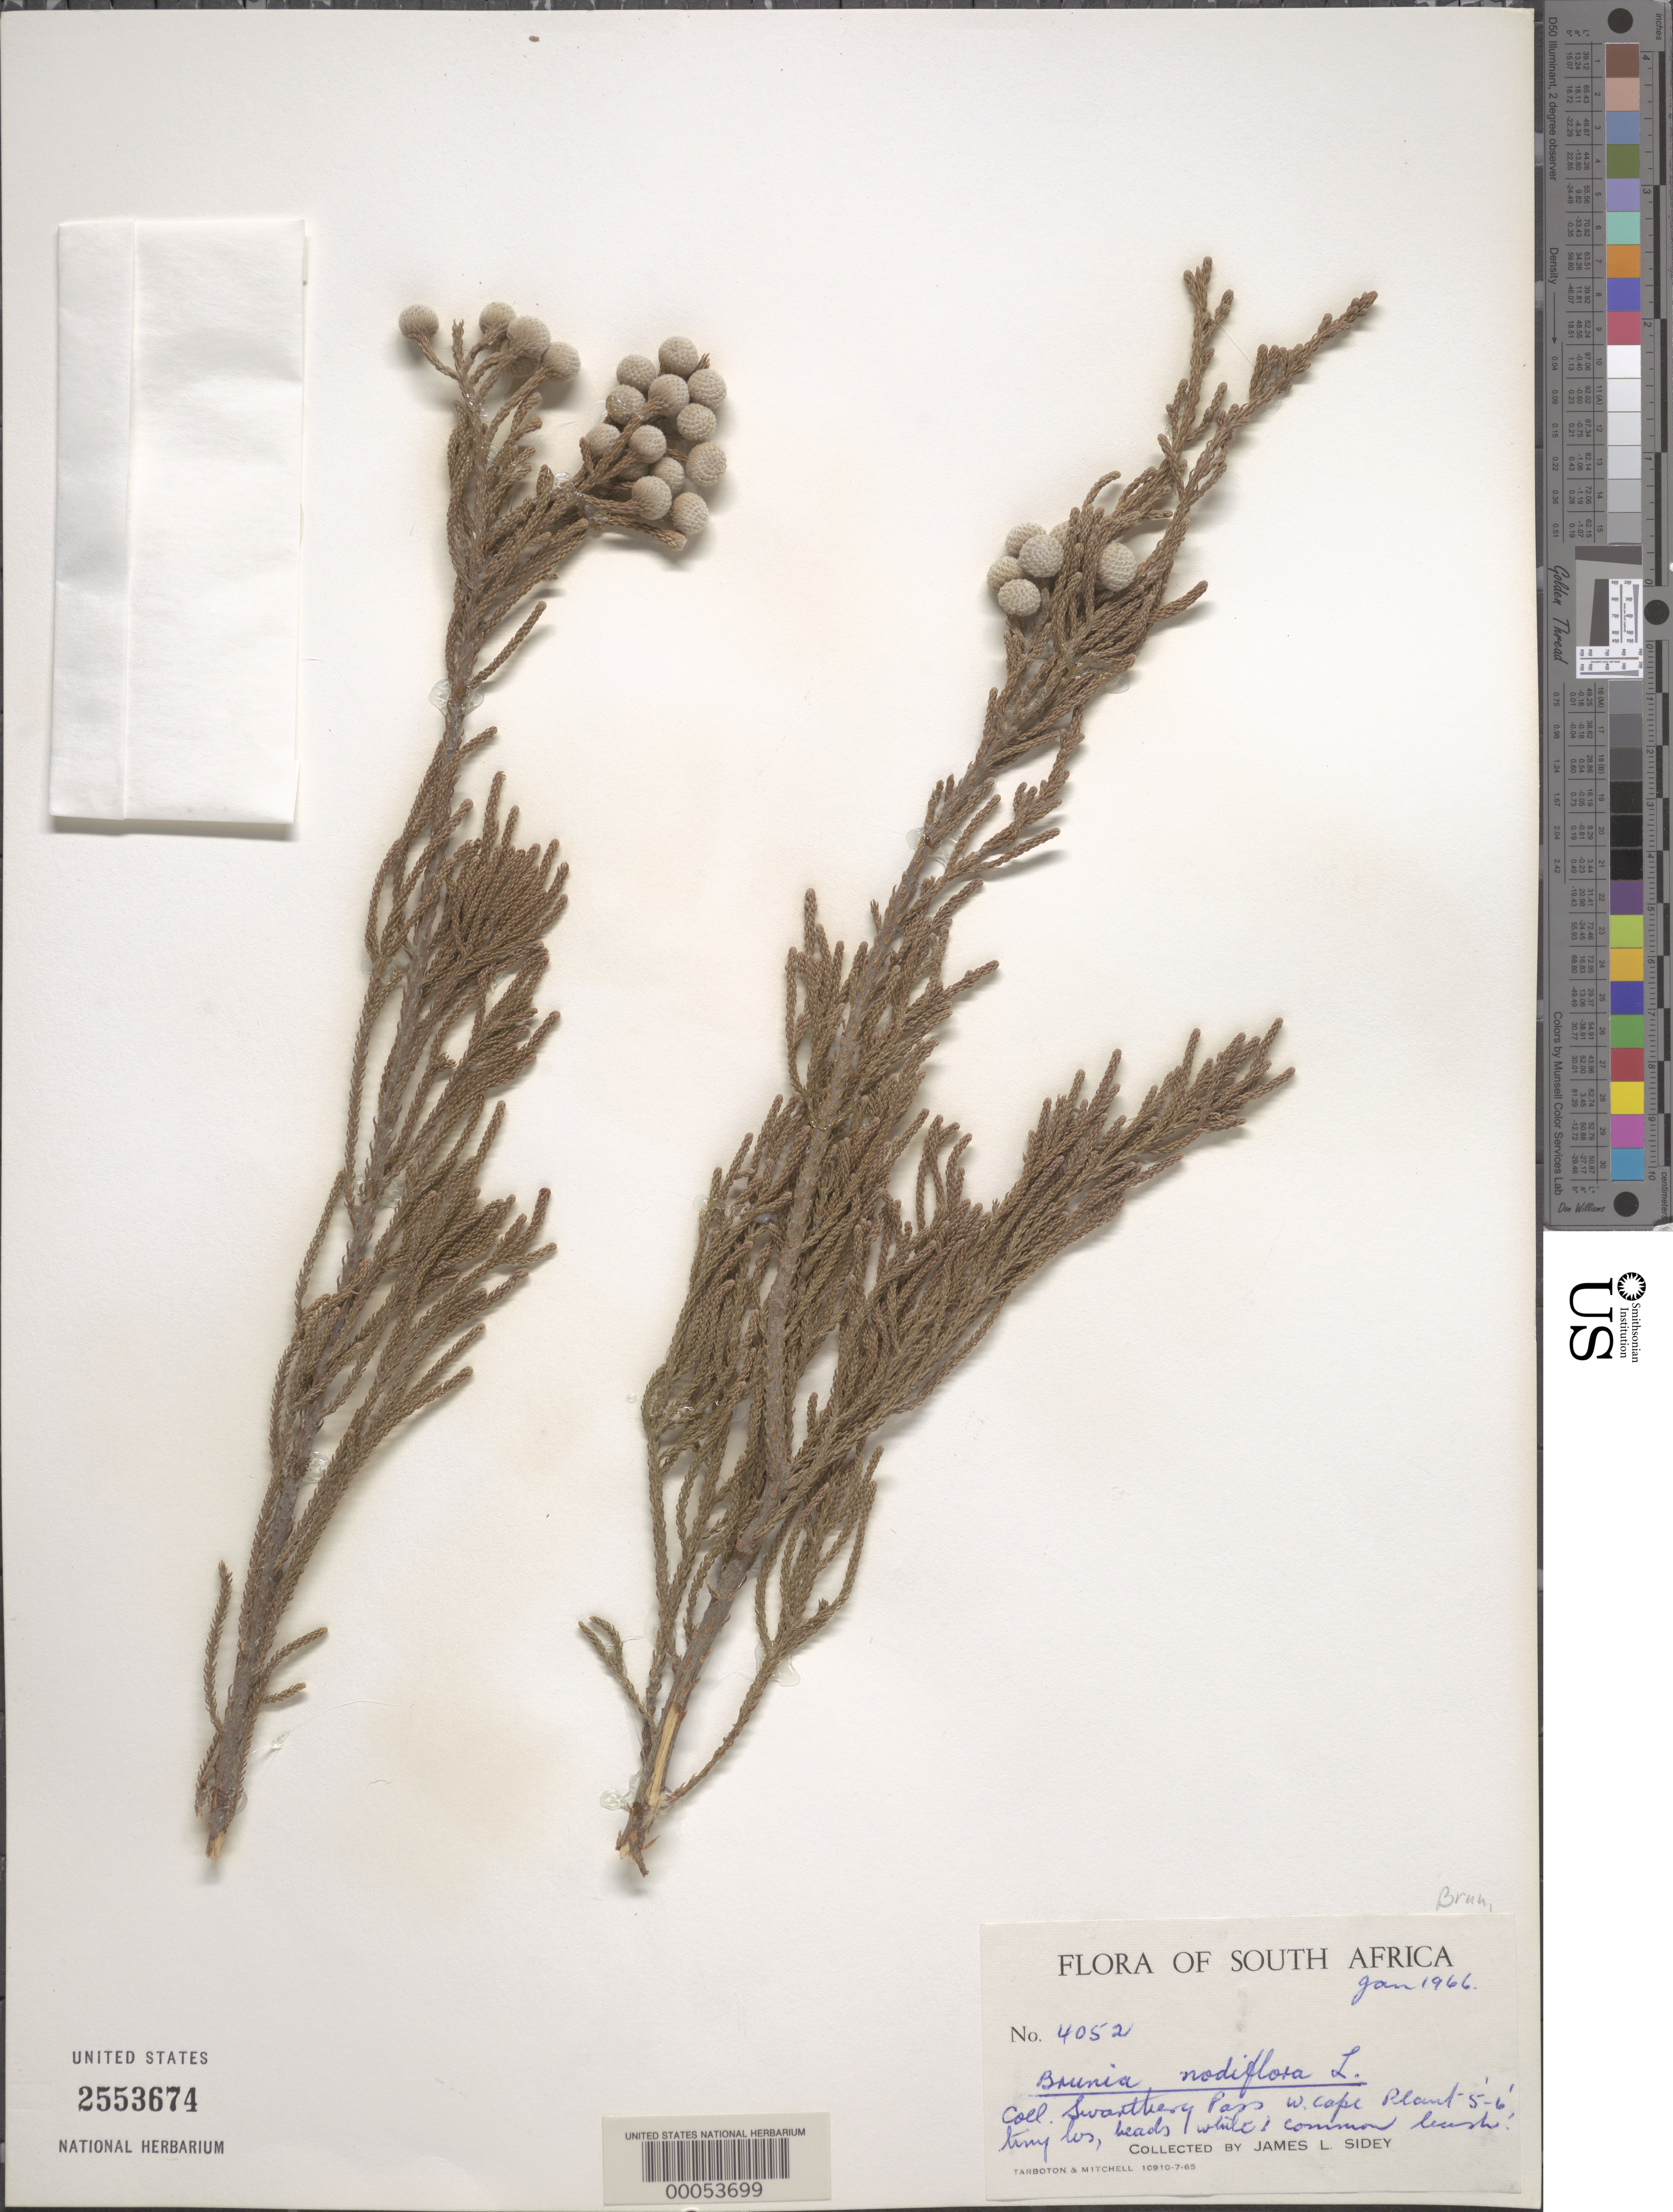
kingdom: Plantae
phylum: Tracheophyta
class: Magnoliopsida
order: Bruniales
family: Bruniaceae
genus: Brunia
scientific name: Brunia noduliflora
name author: Goldblatt & J.C. Manning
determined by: Strong, Mark T., (BOT), Smithsonian Institution - National Museum of Natural History (UNITED STATES)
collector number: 4052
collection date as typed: Jan 1966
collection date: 1966-01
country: South Africa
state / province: Western Cape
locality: Swartberg pass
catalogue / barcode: US 2553674